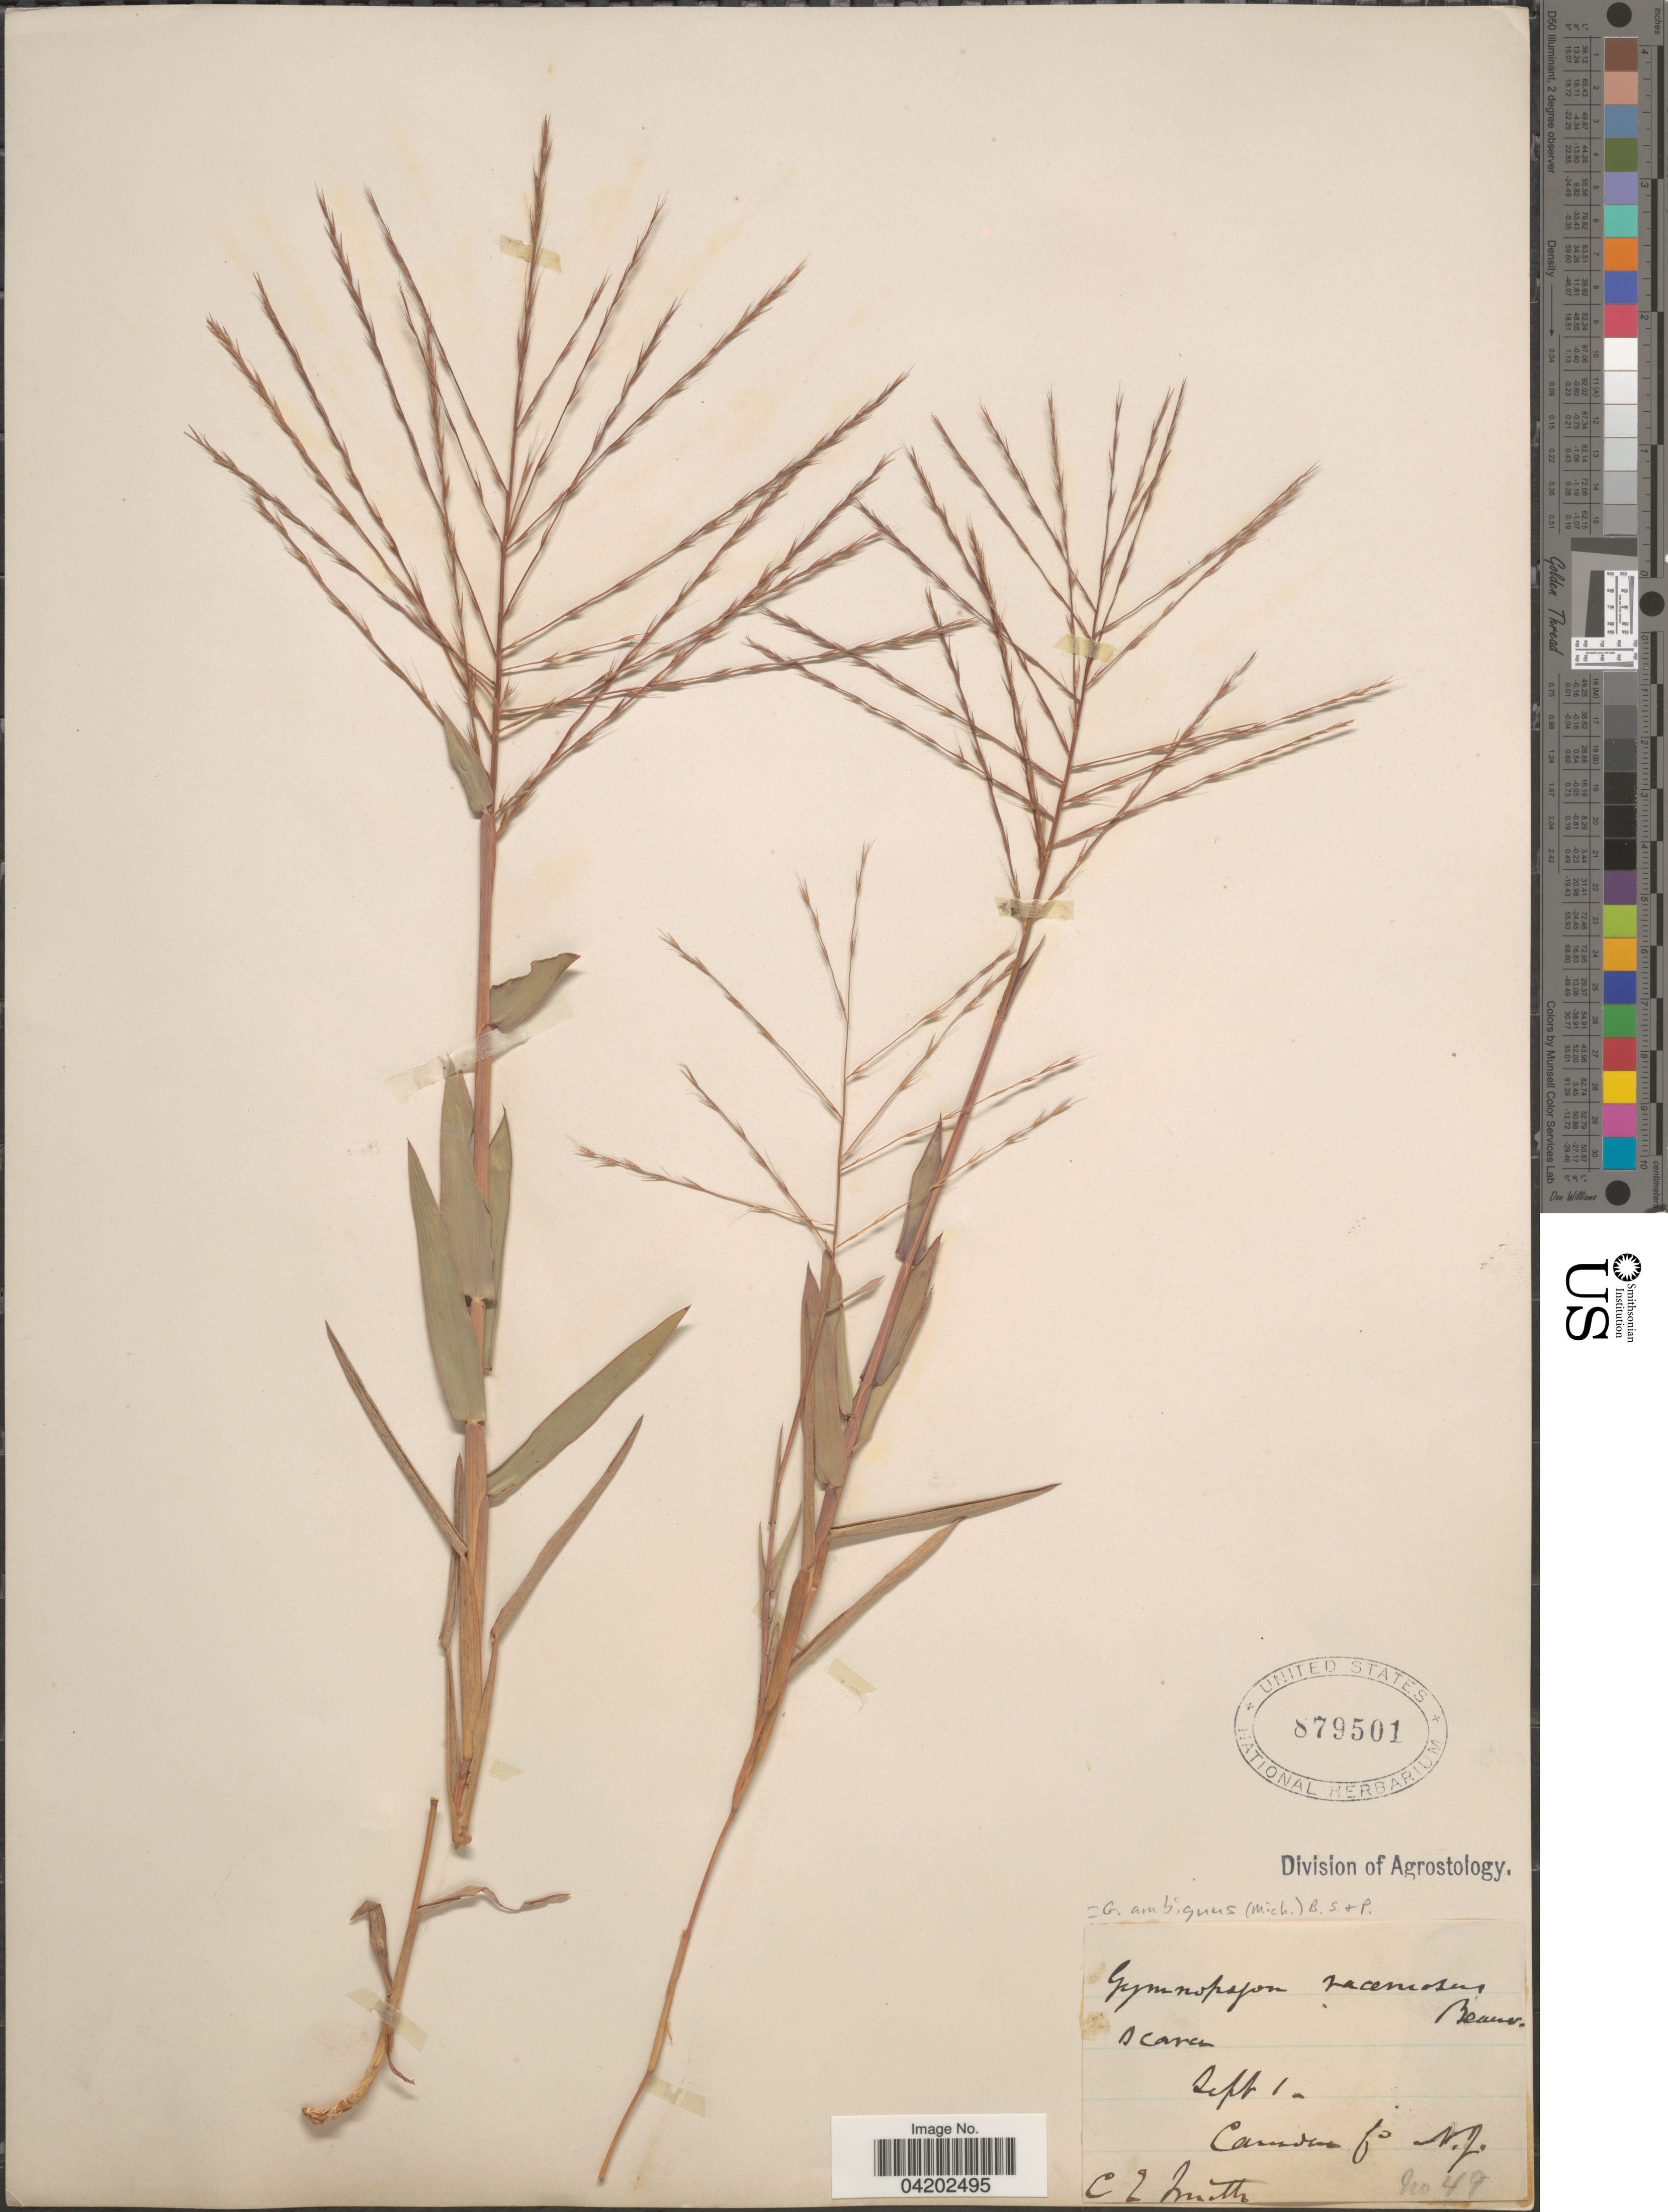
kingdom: Plantae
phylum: Tracheophyta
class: Liliopsida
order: Poales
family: Poaceae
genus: Gymnopogon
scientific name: Gymnopogon ambiguus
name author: (Michx.) Britton, Stearns & Poggenb.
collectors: C. E. Smith Jr.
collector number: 49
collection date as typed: Transcribed d/m/y: /9/1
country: United States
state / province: New Jersey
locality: Camden Co.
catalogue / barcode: US 879501